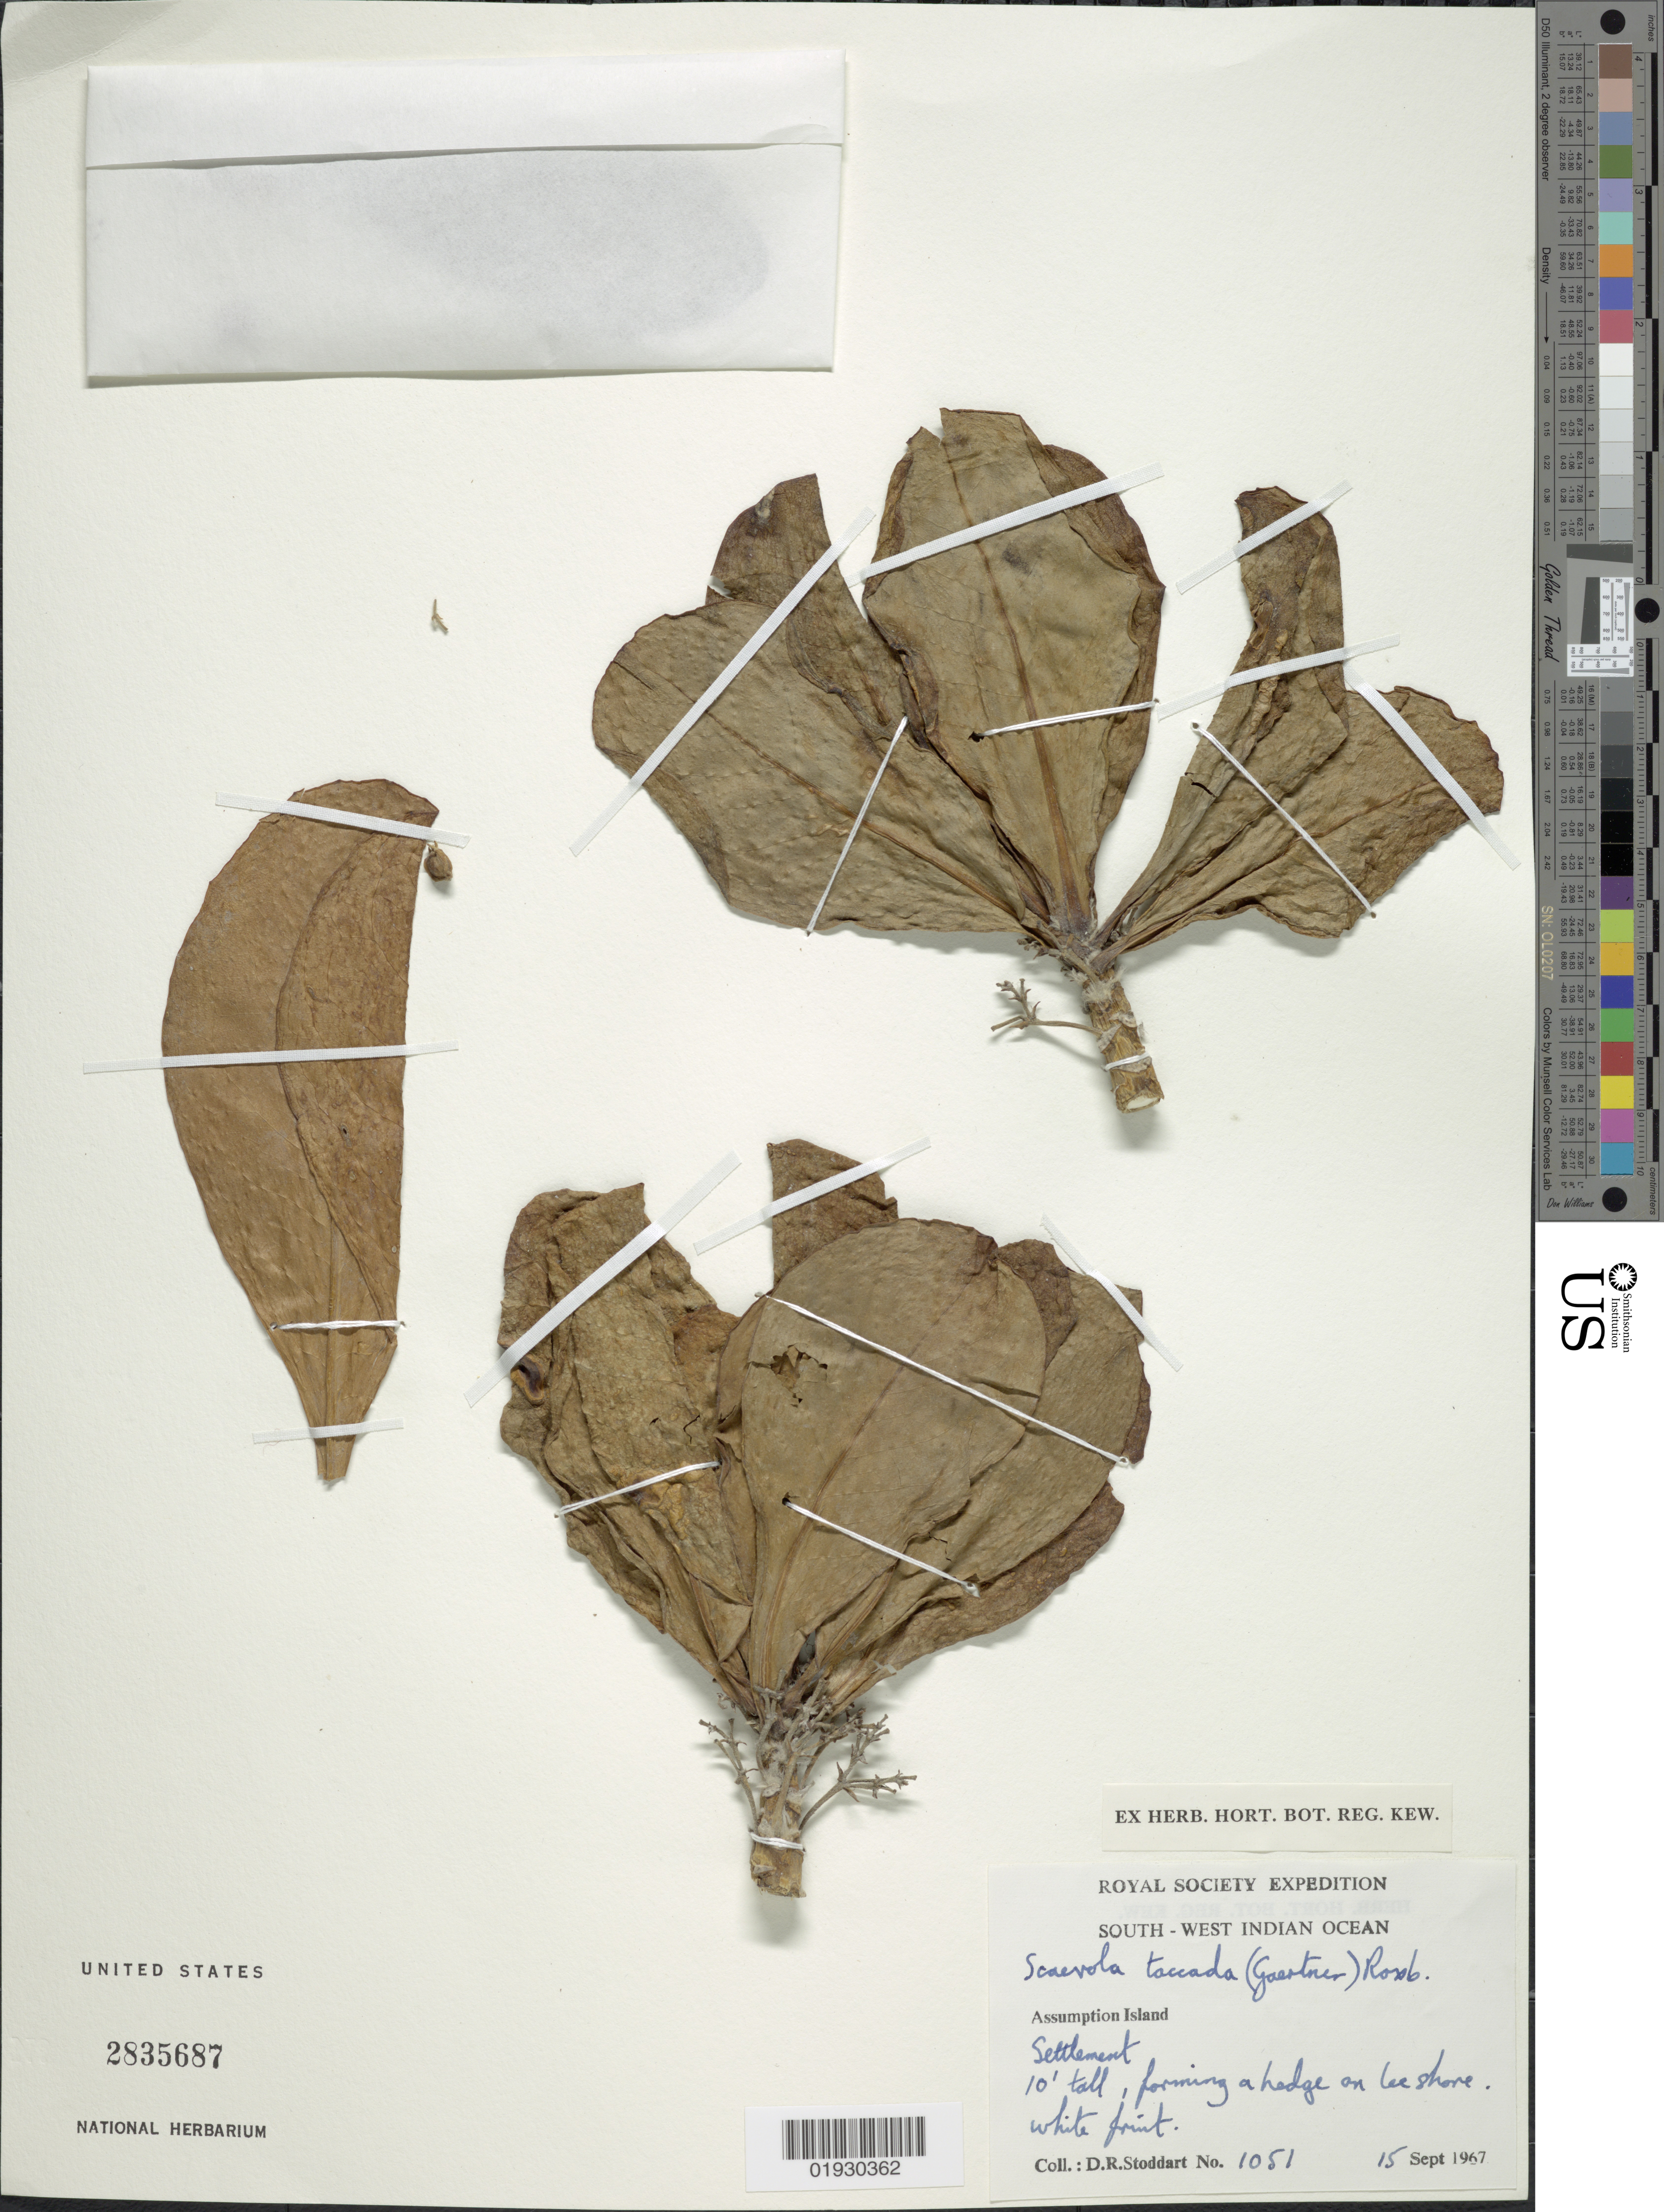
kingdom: Plantae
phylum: Tracheophyta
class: Magnoliopsida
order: Asterales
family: Goodeniaceae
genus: Scaevola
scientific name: Scaevola taccada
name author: (Gaertn.) Roxb.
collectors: D. R. Stoddart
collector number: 1051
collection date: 1967-09-15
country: Seychelles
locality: South-West Indian Ocean. Assumption Island. Settlement.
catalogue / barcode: US 2835687